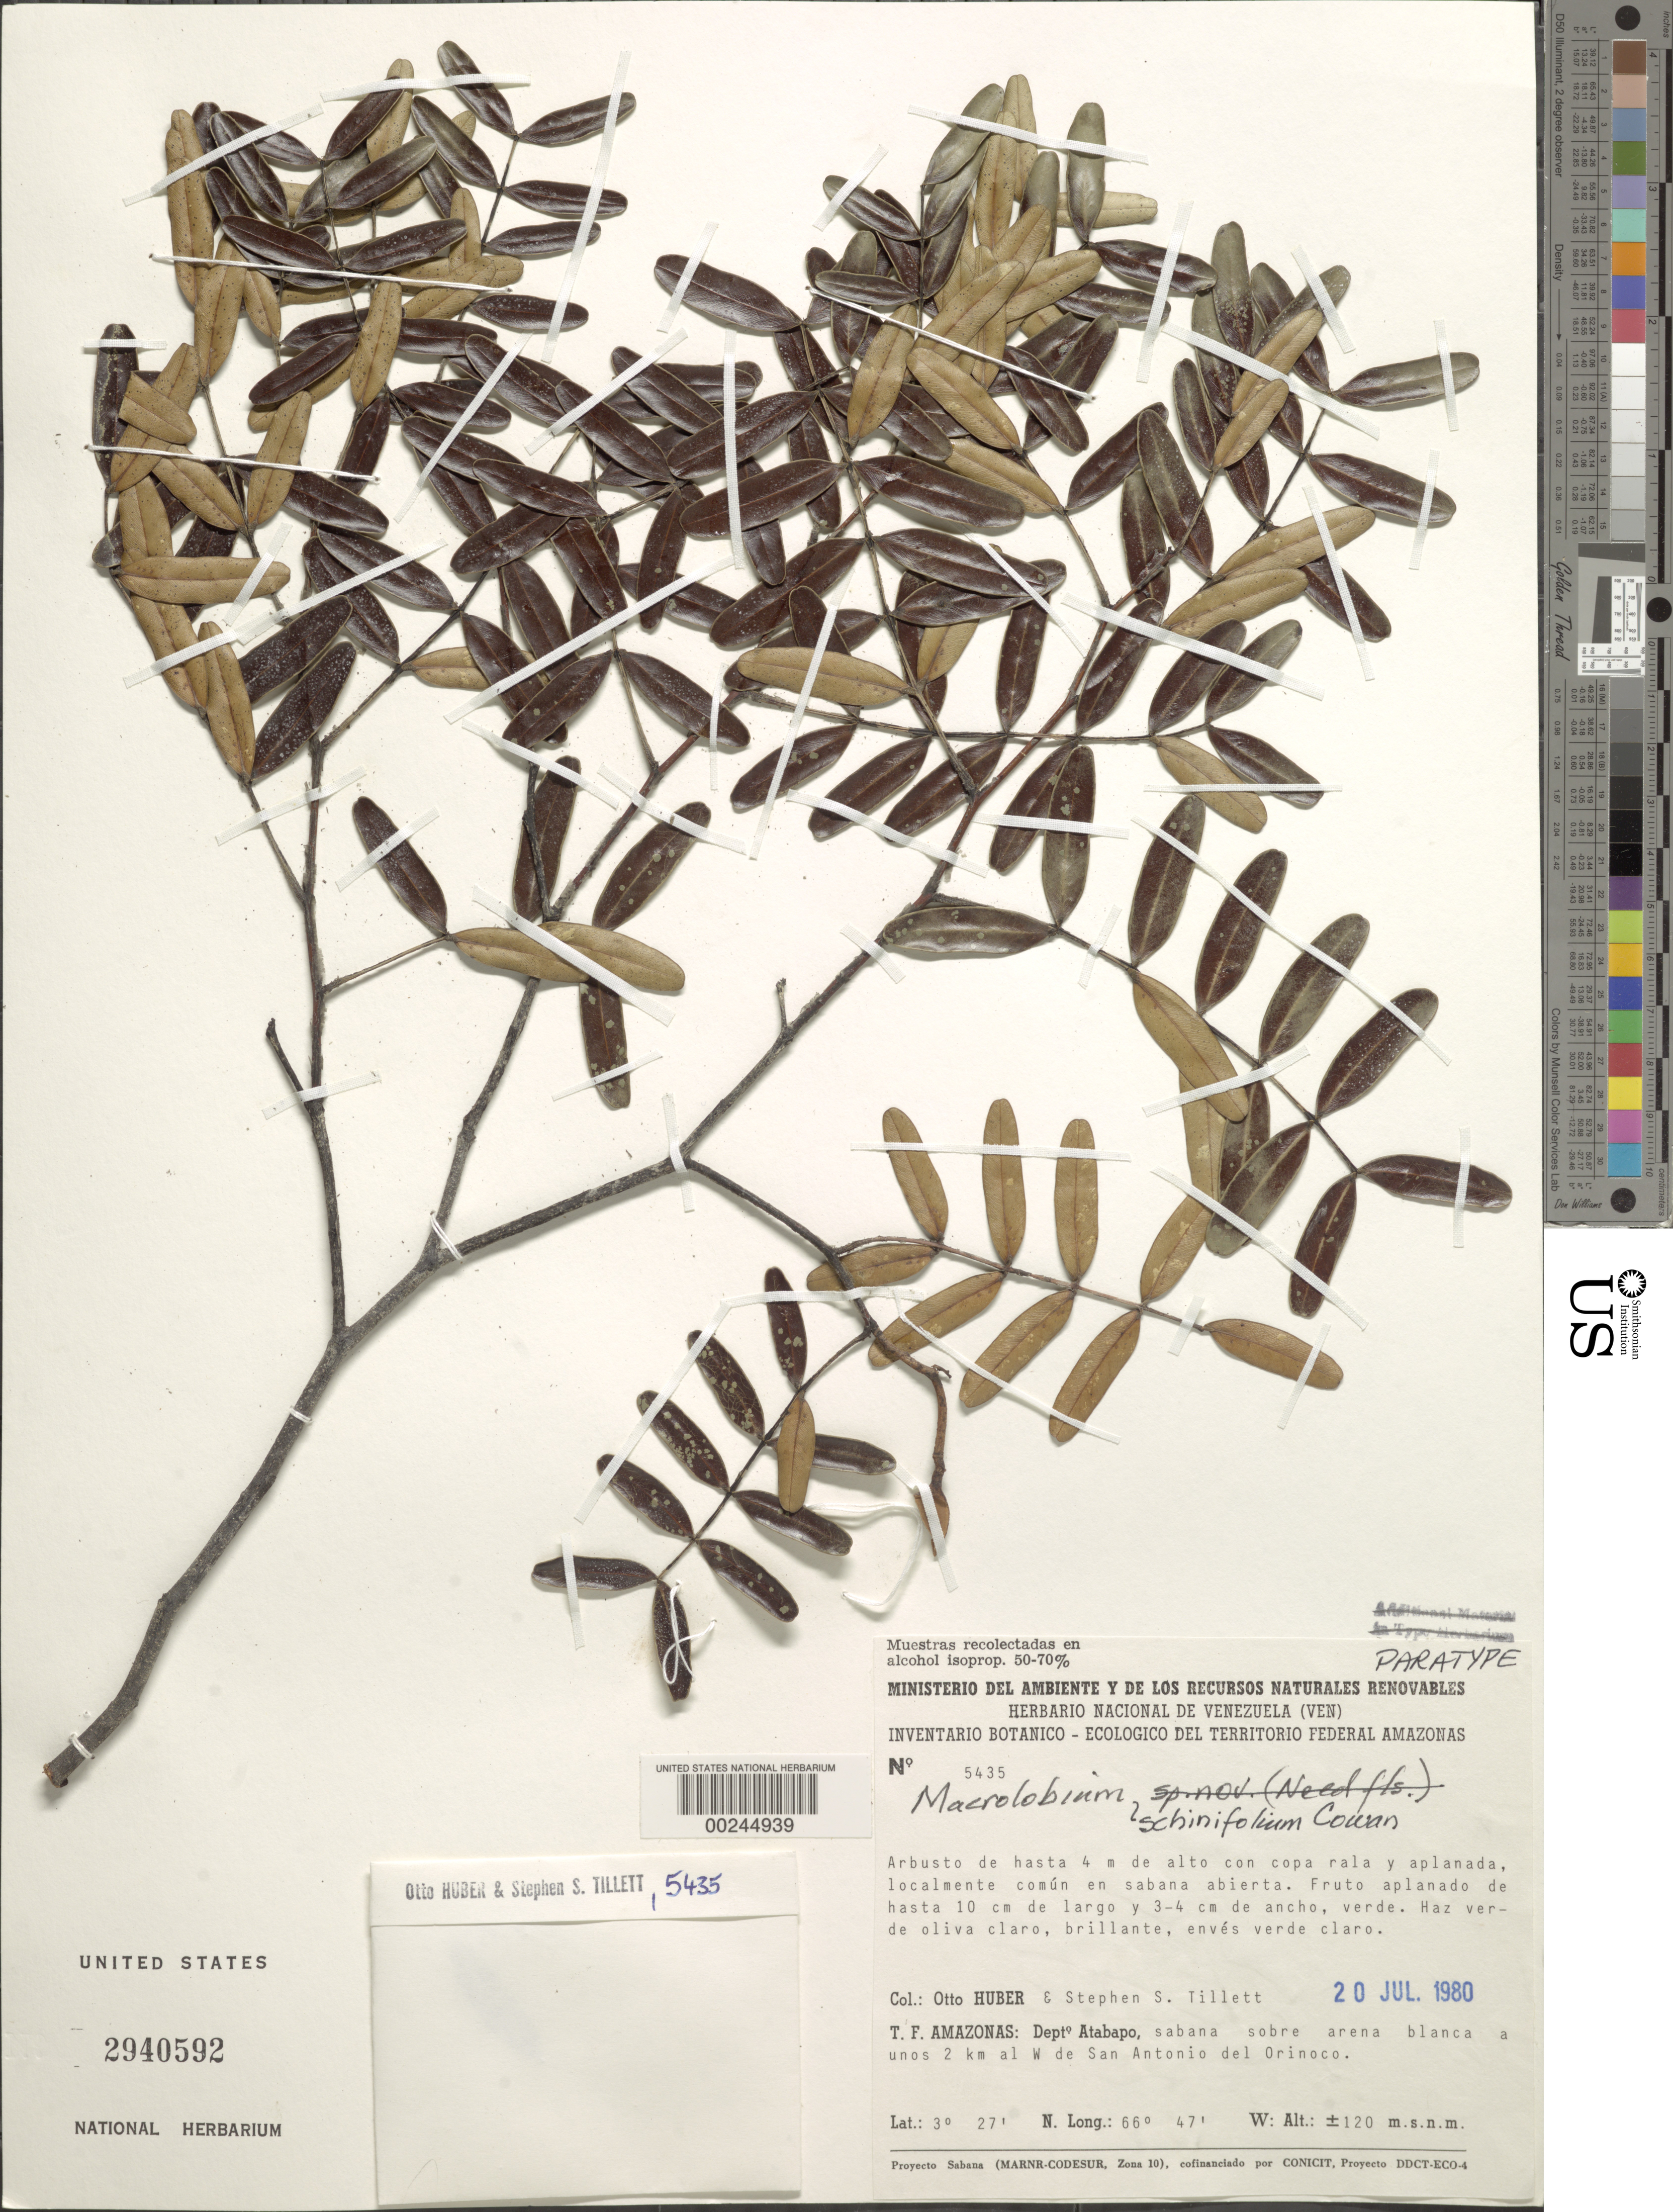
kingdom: Plantae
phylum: Tracheophyta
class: Magnoliopsida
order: Fabales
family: Fabaceae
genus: Macrolobium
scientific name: Macrolobium schinifolium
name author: R.S. Cowan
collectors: O. Huber & S. S. Tillett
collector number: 5435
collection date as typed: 20 Jul 1980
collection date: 1980-07-20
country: Venezuela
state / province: Amazonas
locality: Savanna above the white area 2 km W of San Antonio del Orinoco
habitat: Savanna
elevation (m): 120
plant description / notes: Paratype of Macrolobium schinifolium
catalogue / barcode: US 2940592